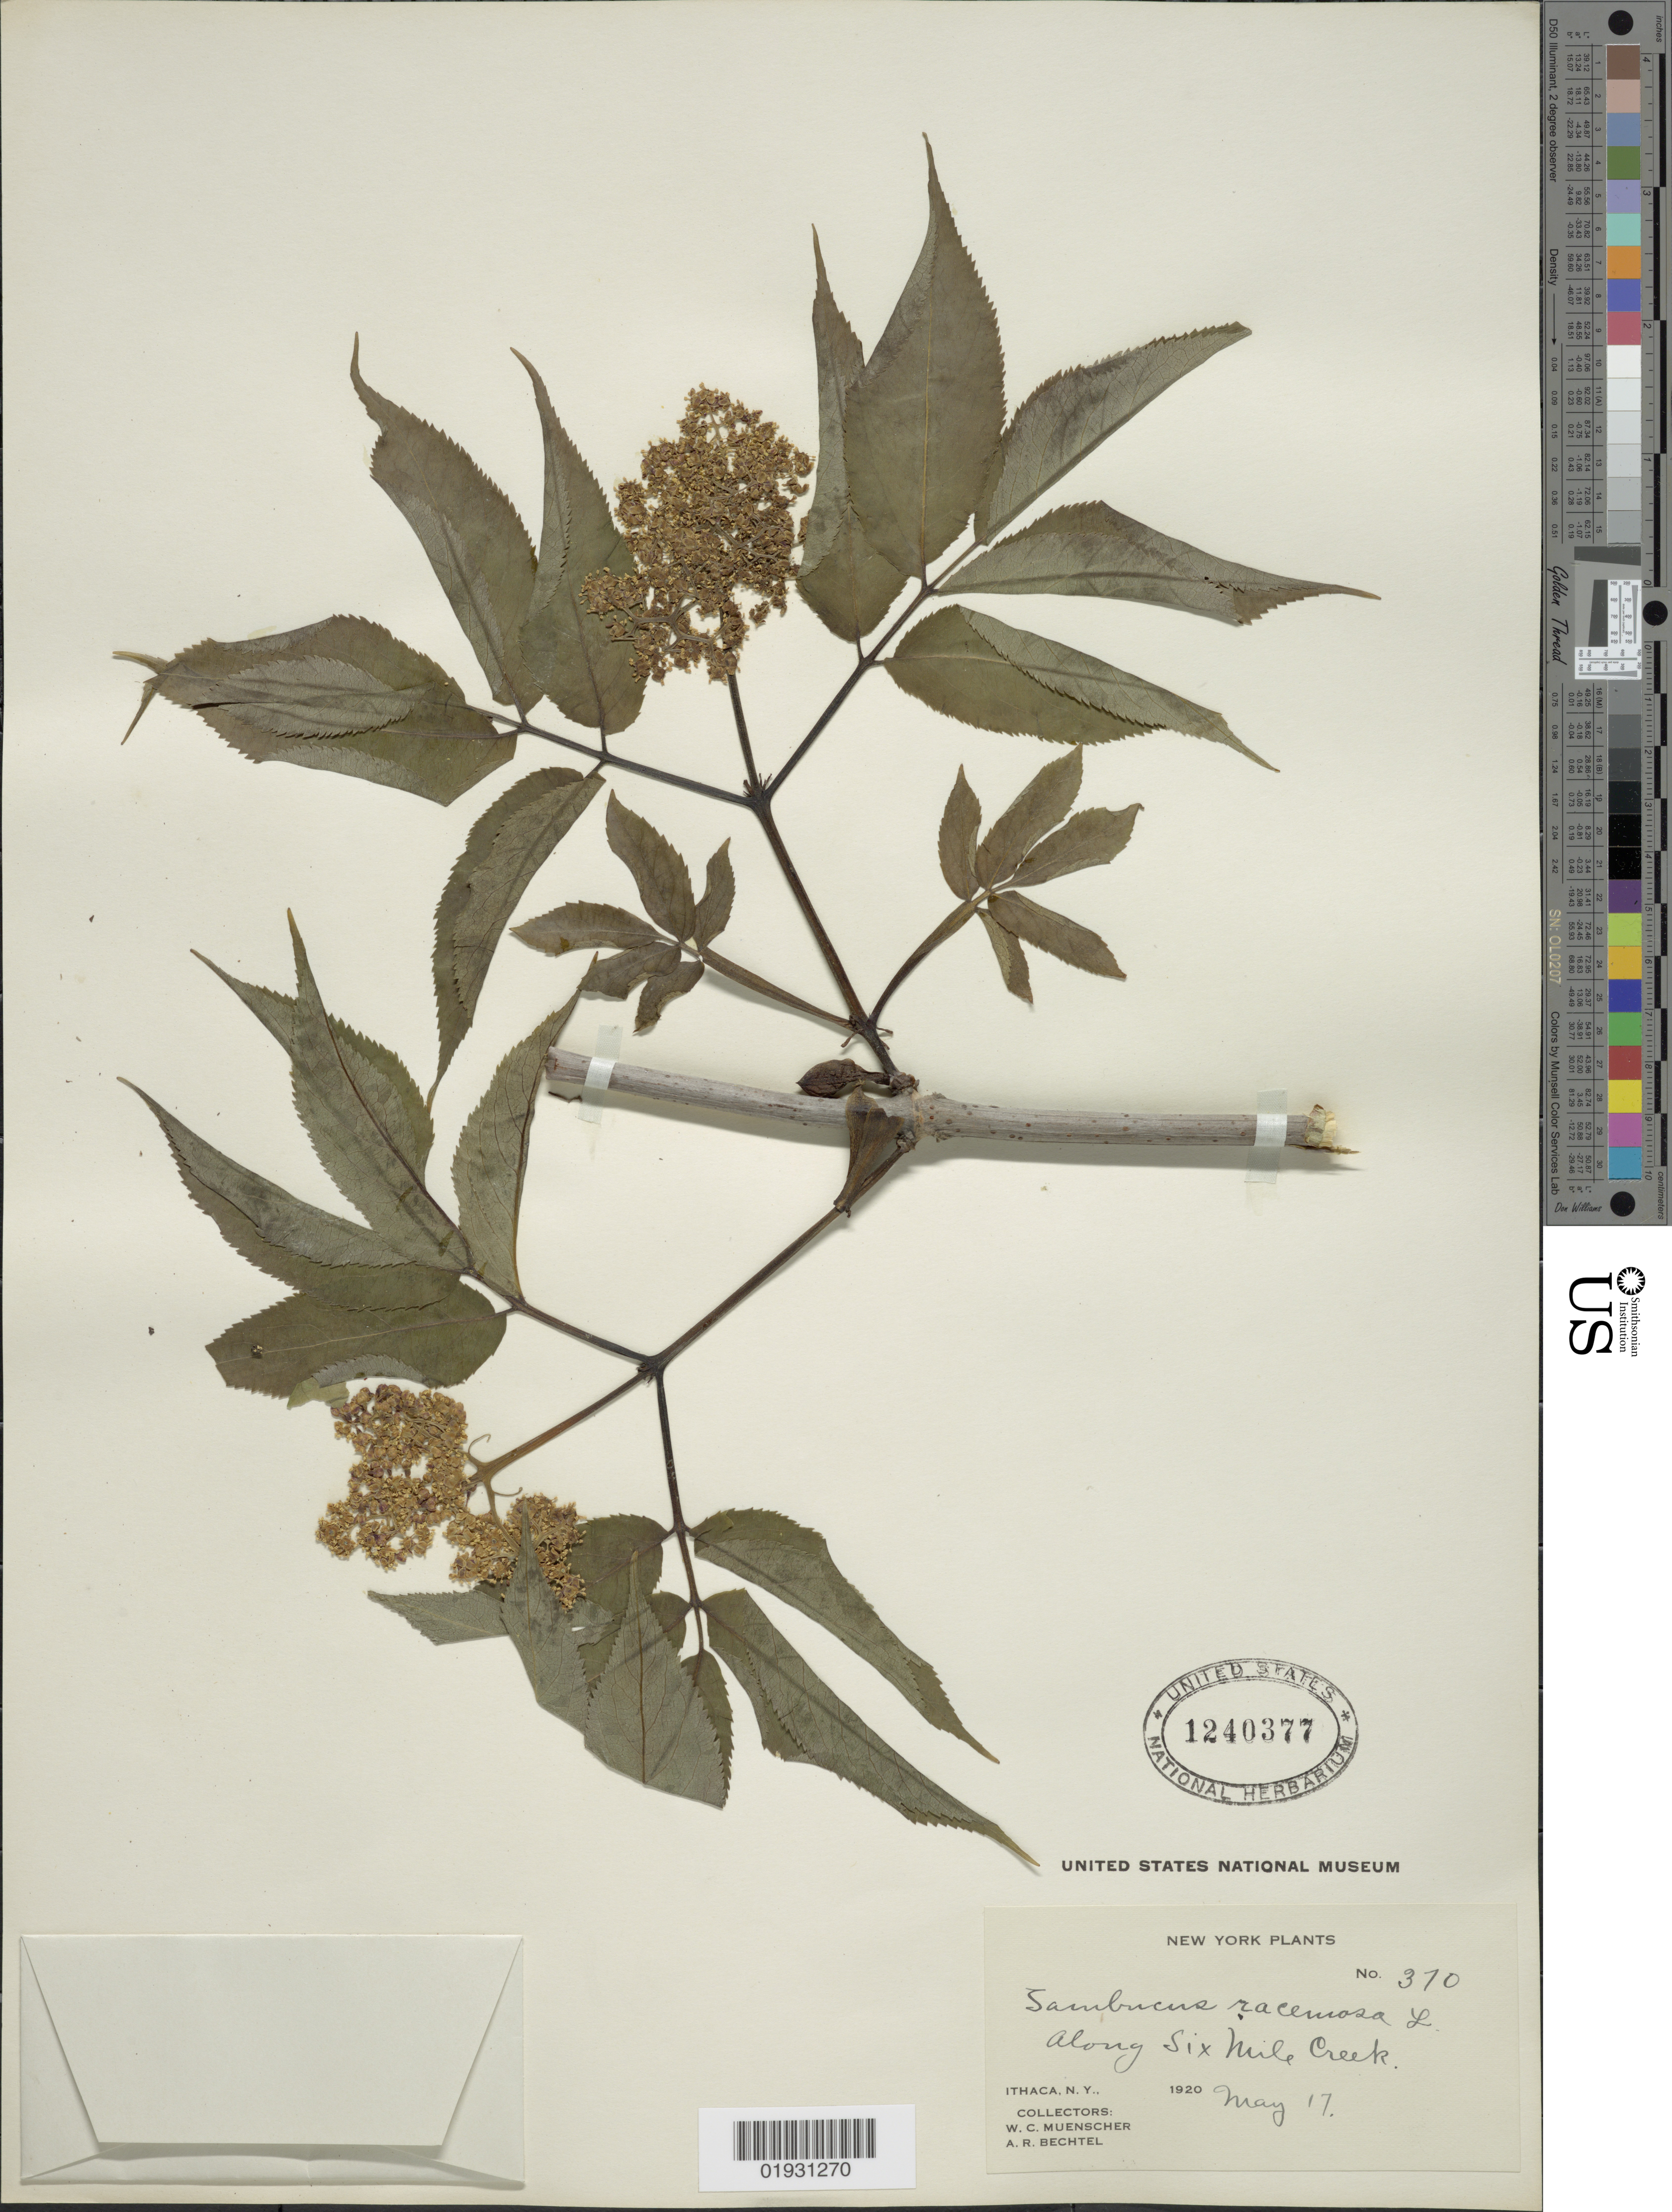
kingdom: Plantae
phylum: Tracheophyta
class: Magnoliopsida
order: Dipsacales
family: Viburnaceae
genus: Sambucus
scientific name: Sambucus racemosa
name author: L.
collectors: W. Muenscher & A. Bechtel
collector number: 370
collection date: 1920-05-17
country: United States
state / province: New York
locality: Ithaca, N.Y., along Six Mile Creek.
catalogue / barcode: US 1240377